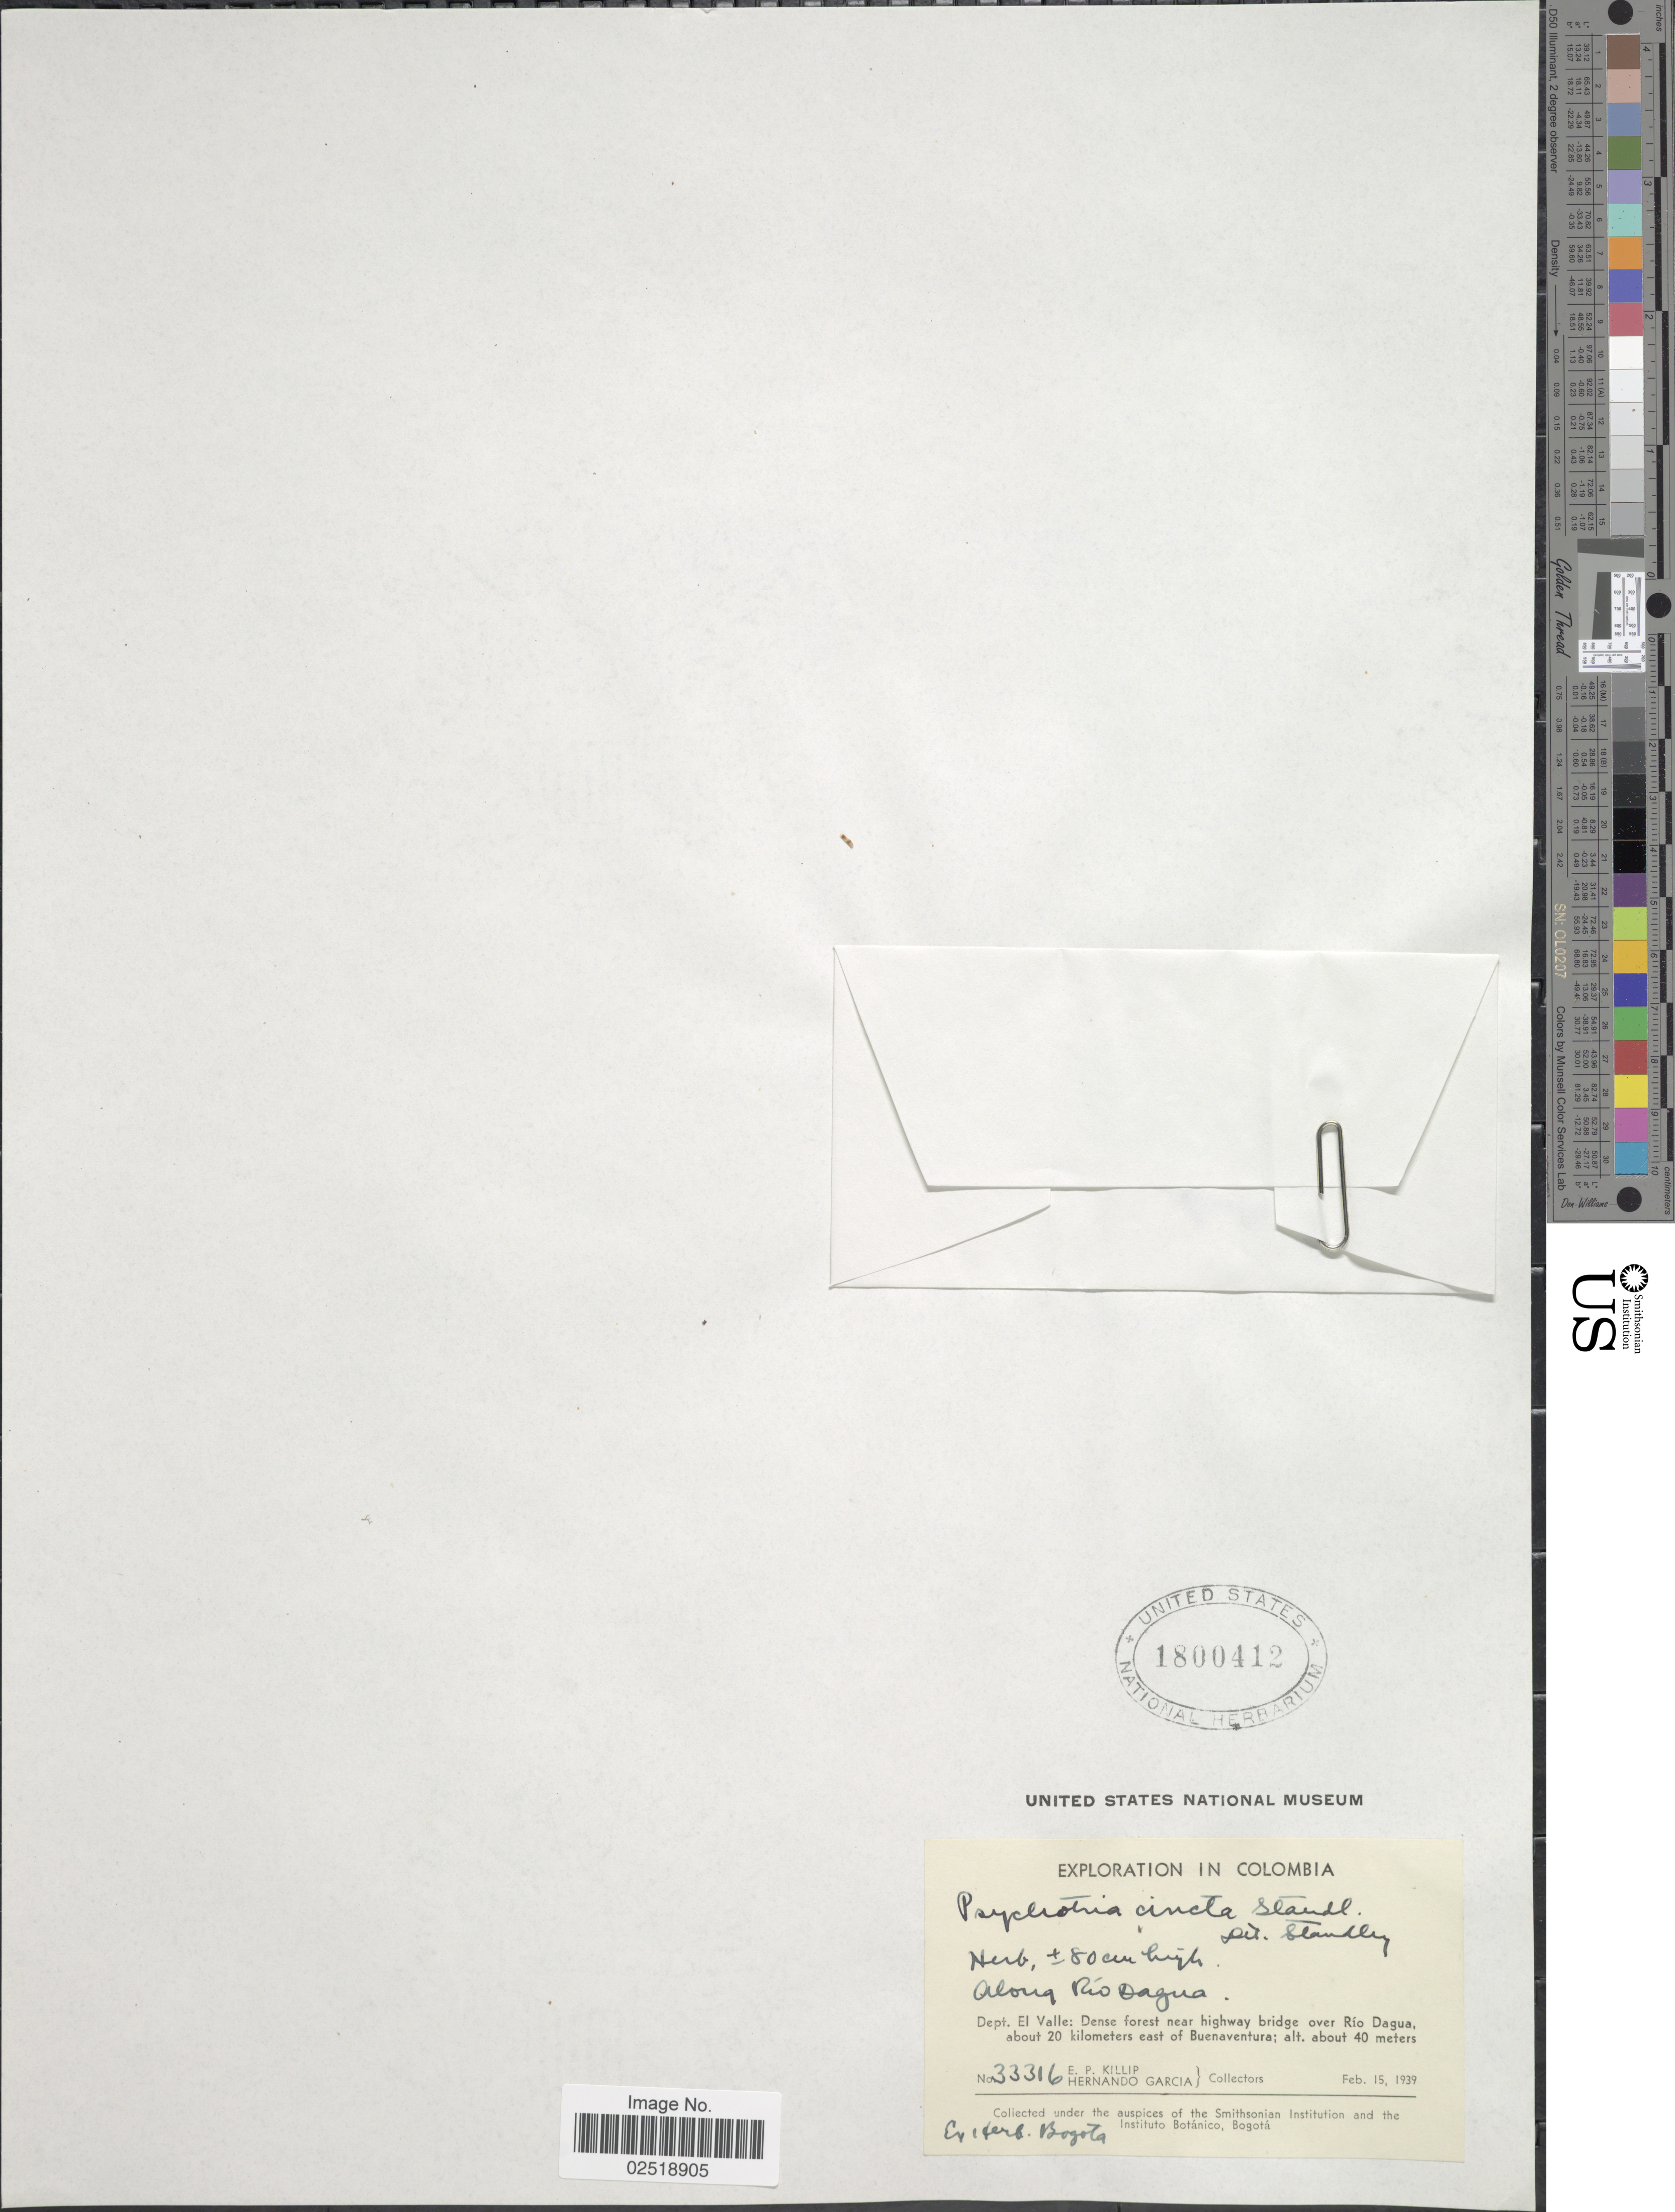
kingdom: Plantae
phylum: Tracheophyta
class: Magnoliopsida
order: Gentianales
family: Rubiaceae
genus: Psychotria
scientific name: Psychotria cincta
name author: Standl.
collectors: E. P. Killip & H. Garcia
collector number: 33316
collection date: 1939-02-15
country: Colombia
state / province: Valle del Cauca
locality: Along Río Dagua, Dept. El Valle: Dense forest near highway bridge over Río Dagua, about 20 kilometers east of Buenaventura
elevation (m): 40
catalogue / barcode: US 1800412